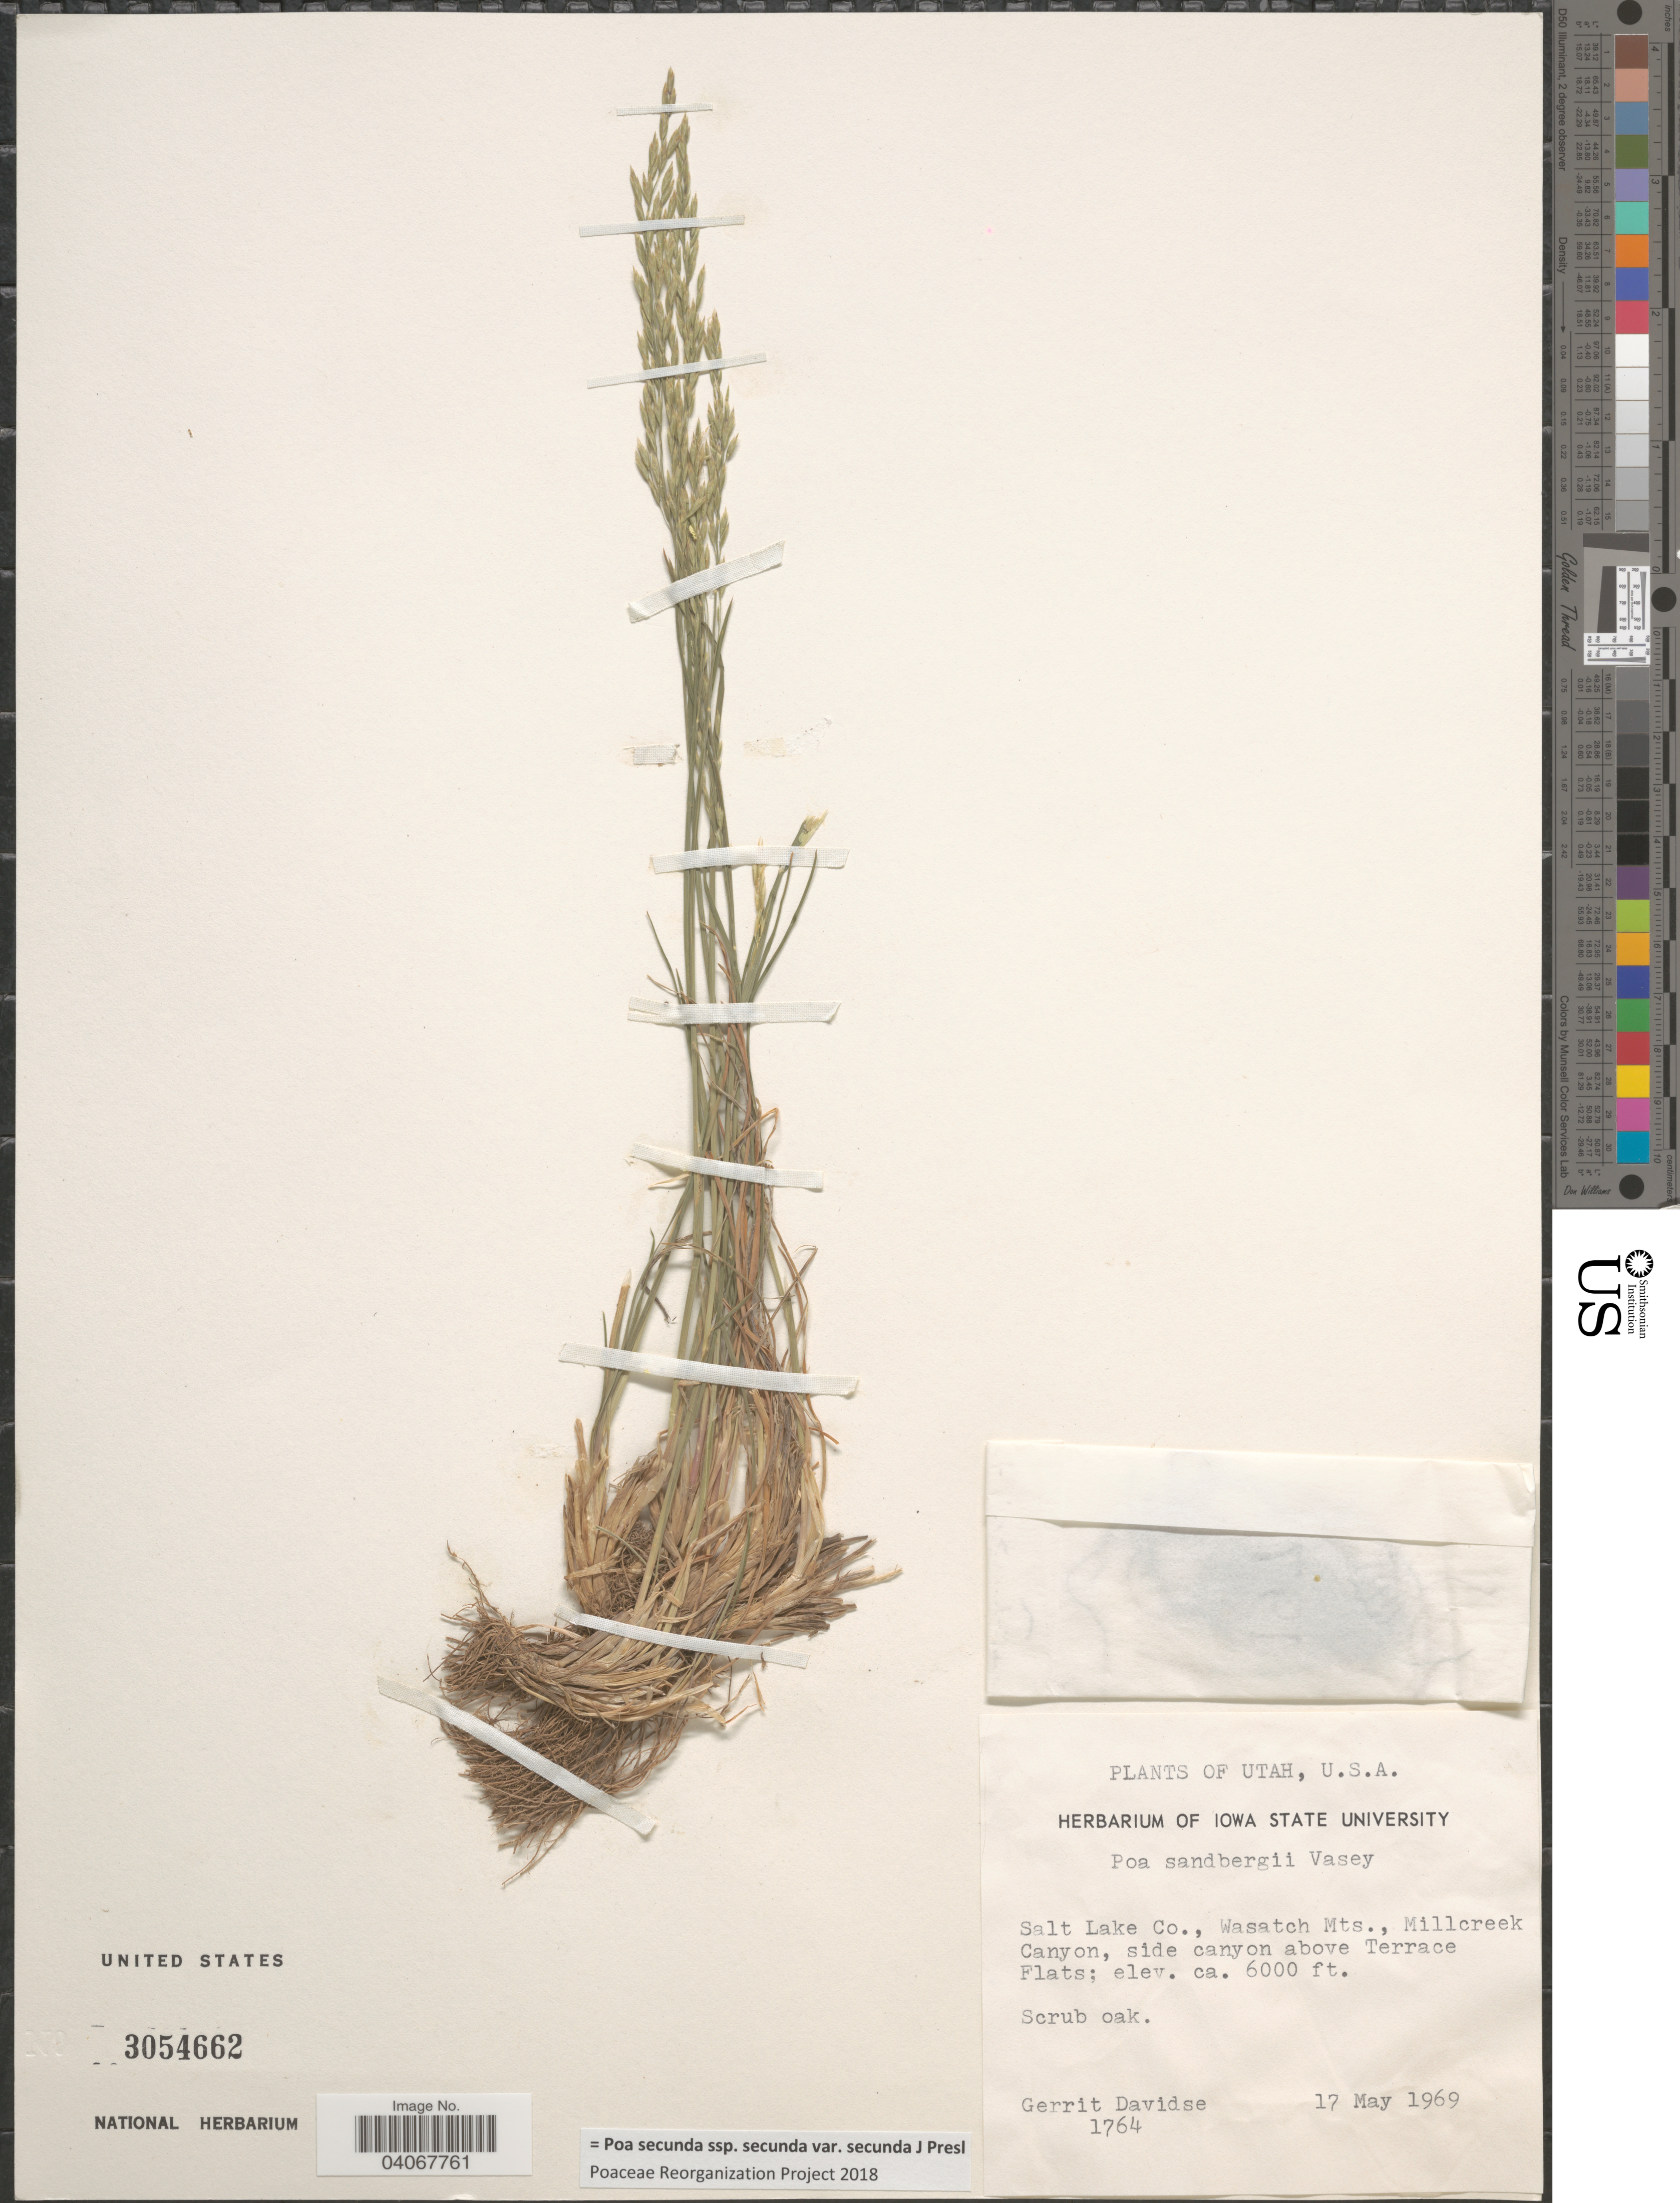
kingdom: Plantae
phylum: Tracheophyta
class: Liliopsida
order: Poales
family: Poaceae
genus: Poa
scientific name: Poa secunda subsp. secunda var. secunda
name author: J. Presl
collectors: G. Davidse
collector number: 1764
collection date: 1969-05-17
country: United States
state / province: Utah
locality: Salt Lake Co., Wasatch Mts., Millcreek Canyon, side canyon above Terrace Flats.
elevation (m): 1829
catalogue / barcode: US 3054662